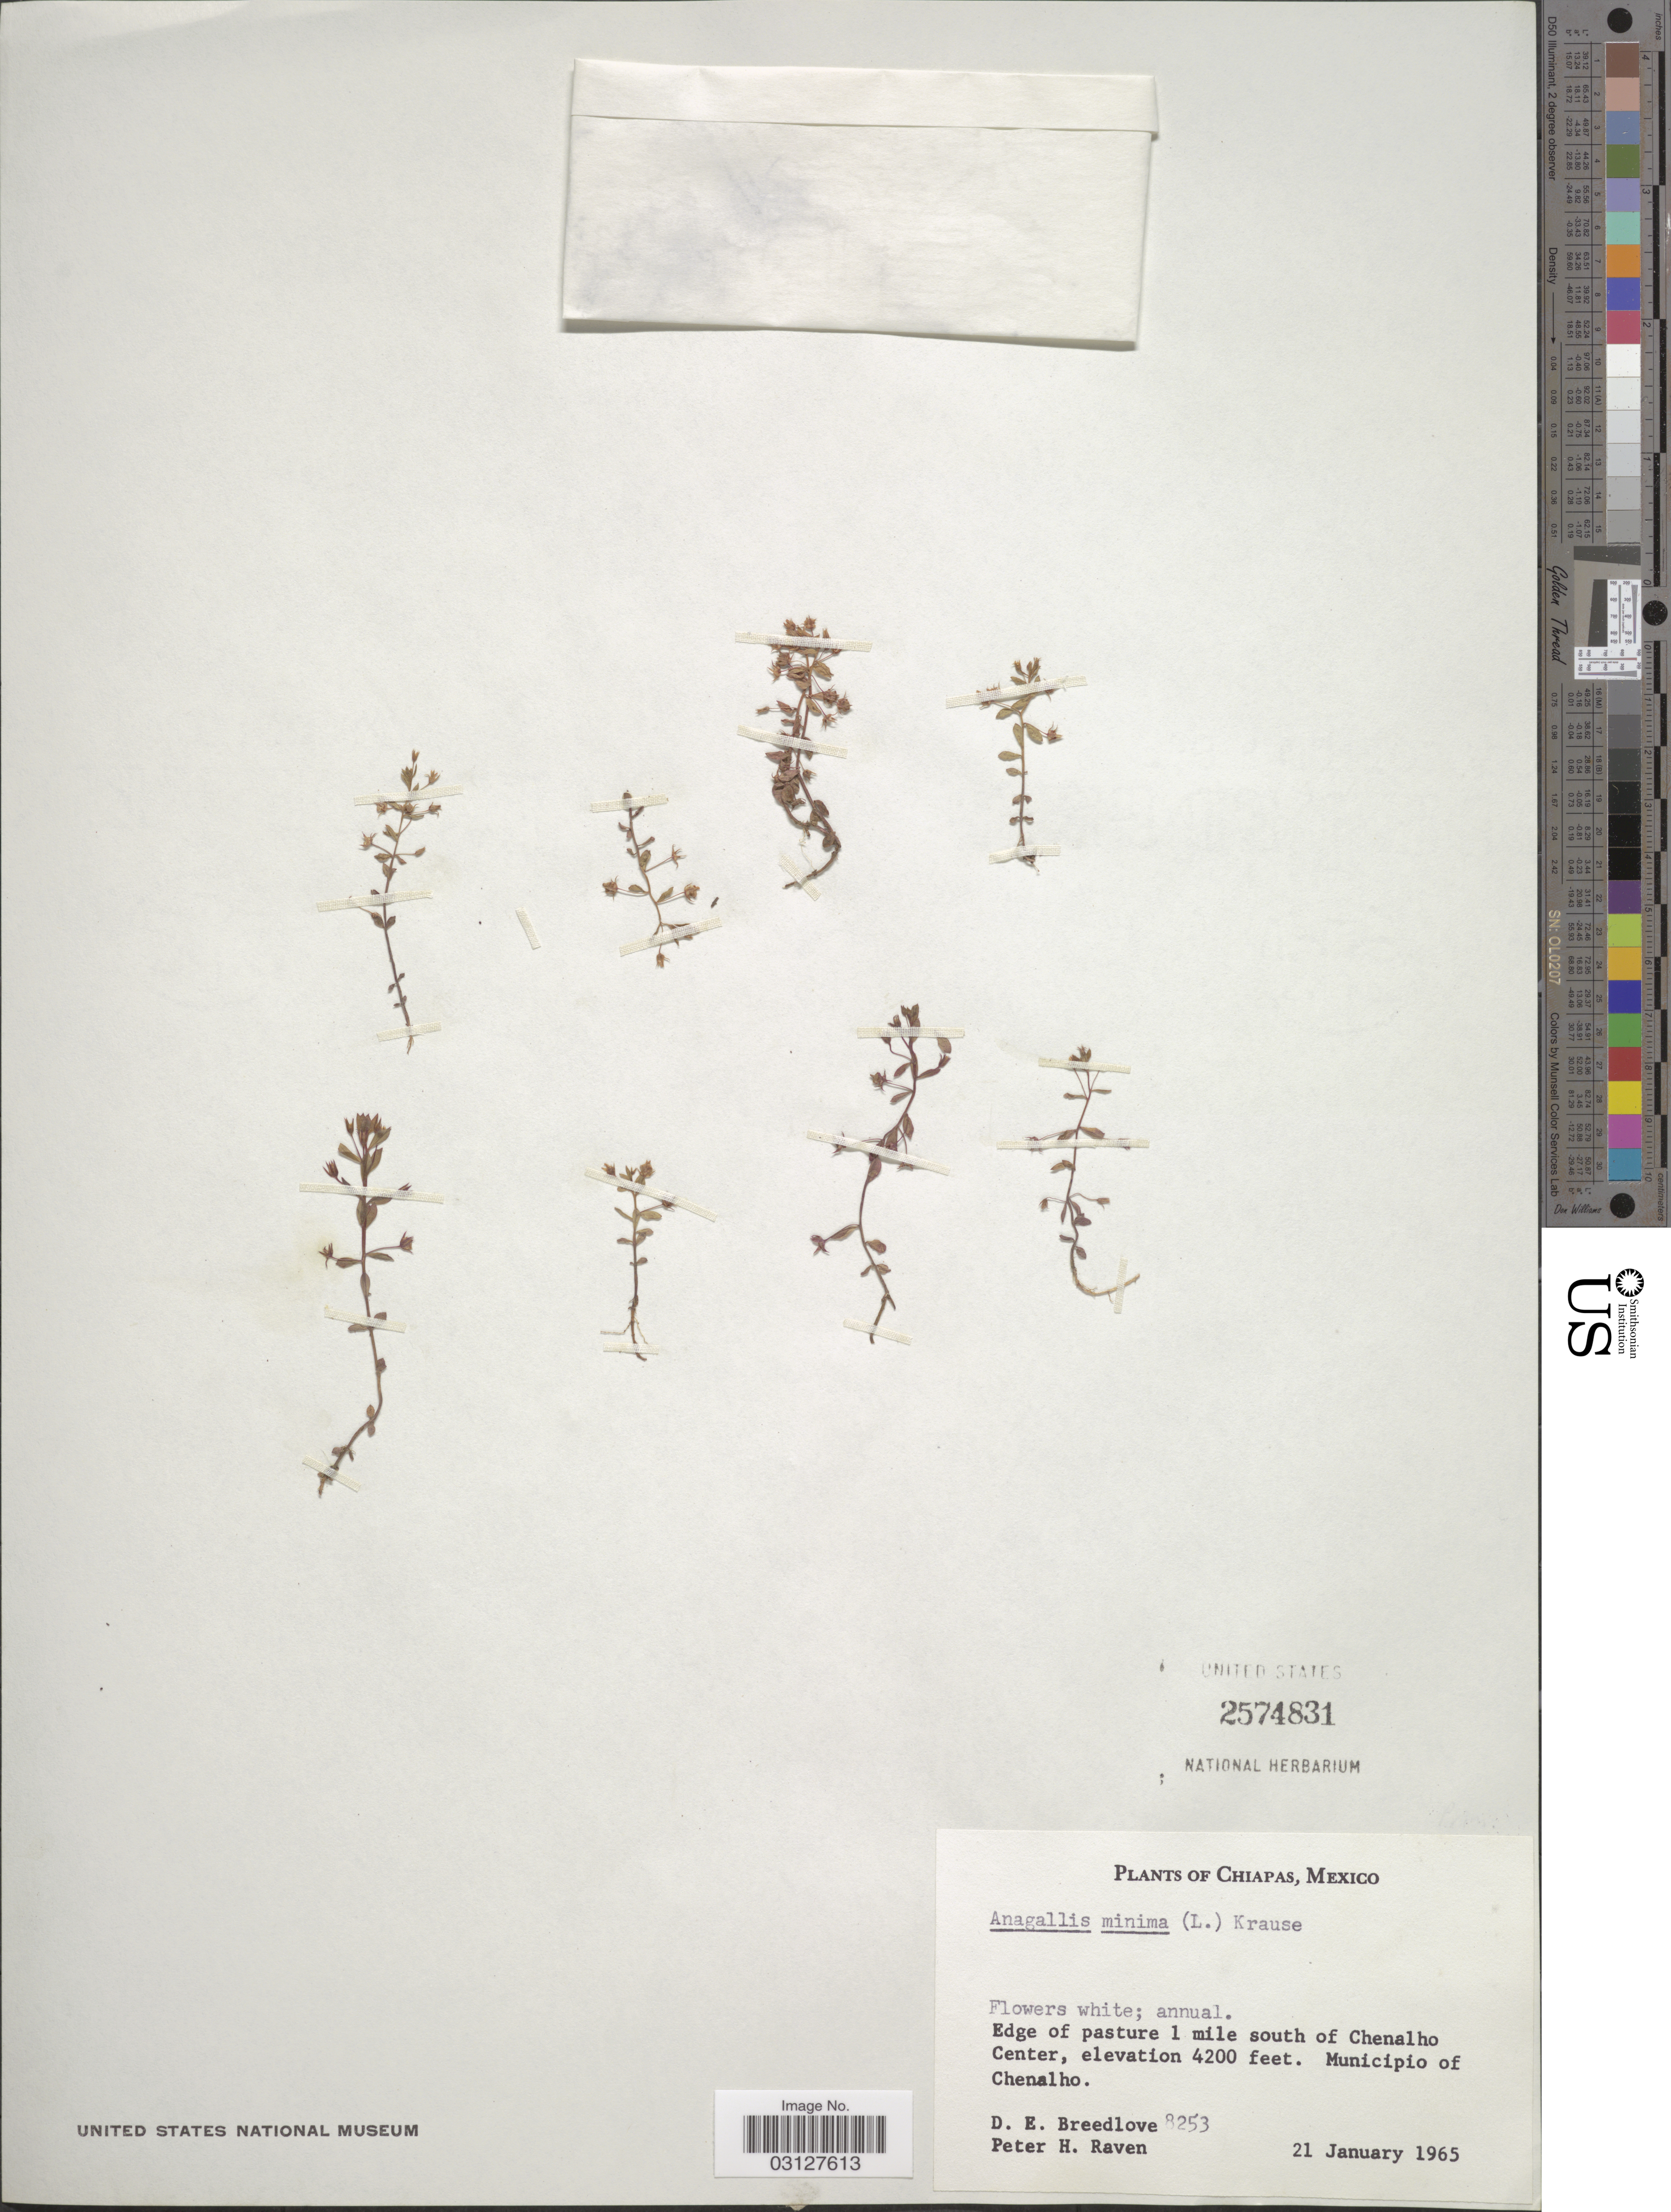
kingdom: Plantae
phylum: Tracheophyta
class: Magnoliopsida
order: Ericales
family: Primulaceae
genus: Anagallis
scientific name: Anagallis minima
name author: (L.) E.H.L. Krause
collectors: D. E. Breedlove & P. Raven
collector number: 8253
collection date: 1965-01-21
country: Mexico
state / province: Chiapas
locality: Edge of pasture 1 mile south of Chenalho Center, Municipio Chenalho.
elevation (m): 1280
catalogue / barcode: US 2574831